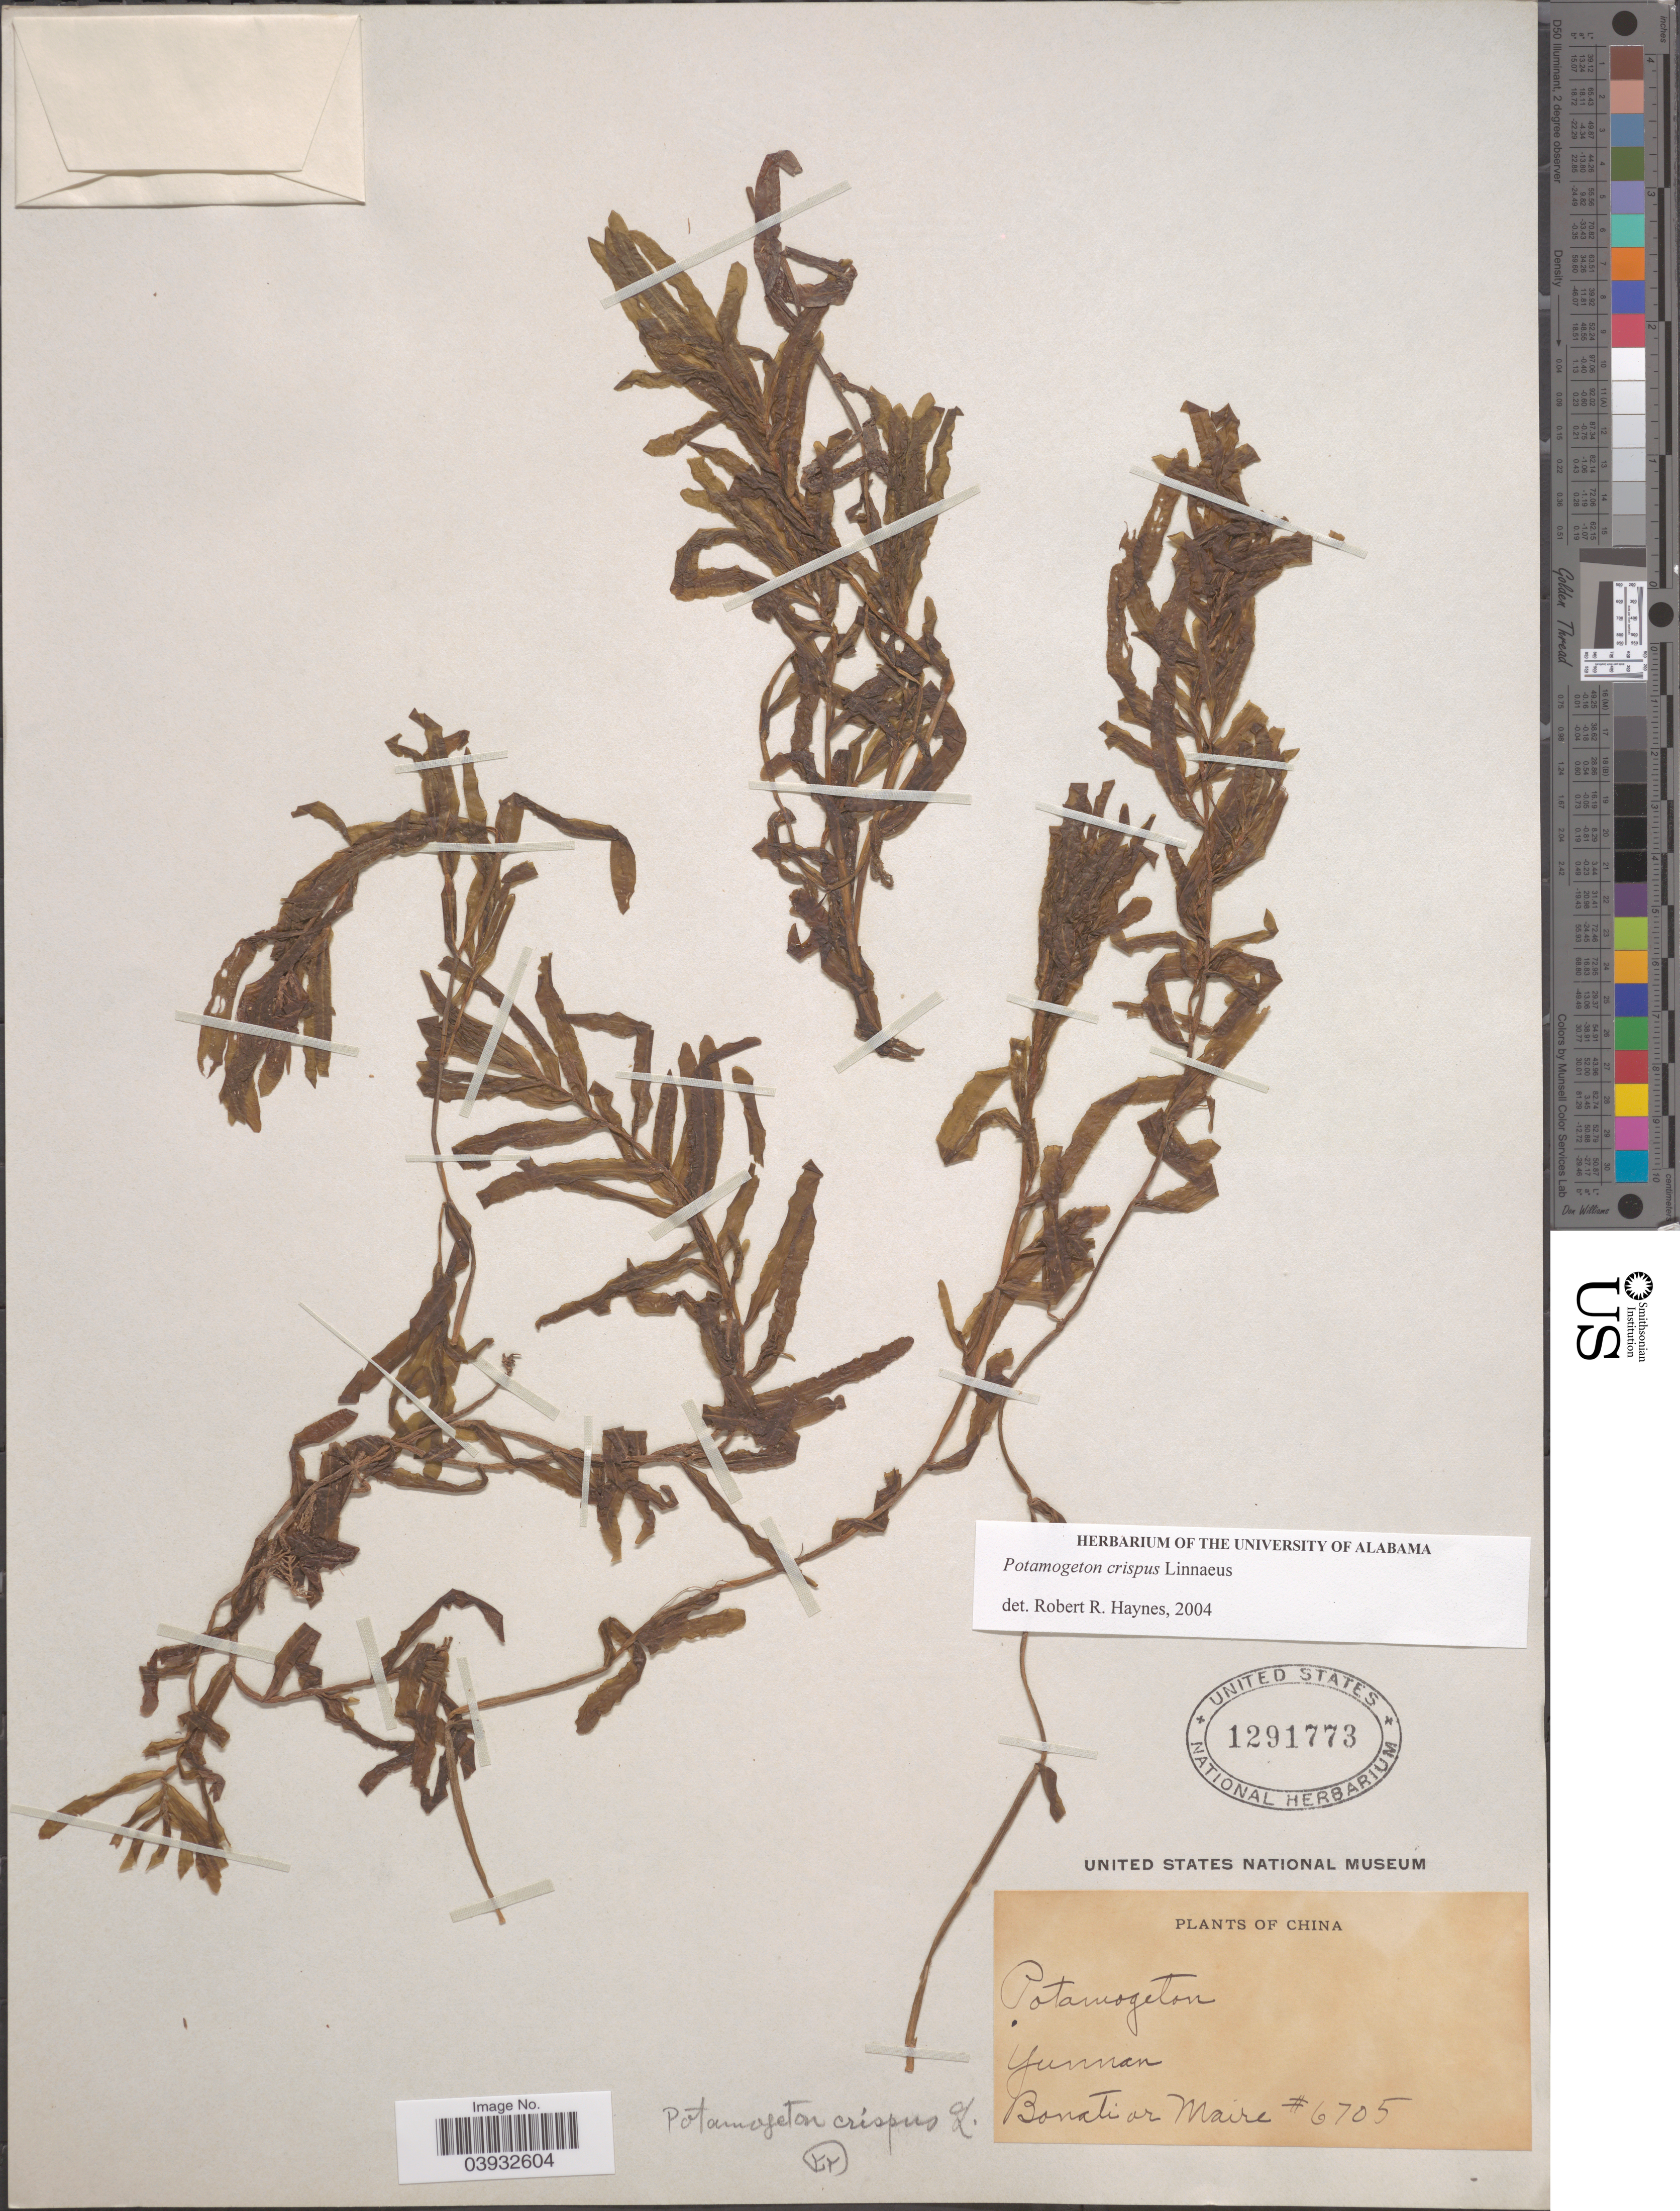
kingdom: Plantae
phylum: Tracheophyta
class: Liliopsida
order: Alismatales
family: Potamogetonaceae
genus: Potamogeton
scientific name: Potamogeton crispus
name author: L.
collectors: B. Maire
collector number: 6705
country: China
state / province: Yunnan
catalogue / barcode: US 1291773